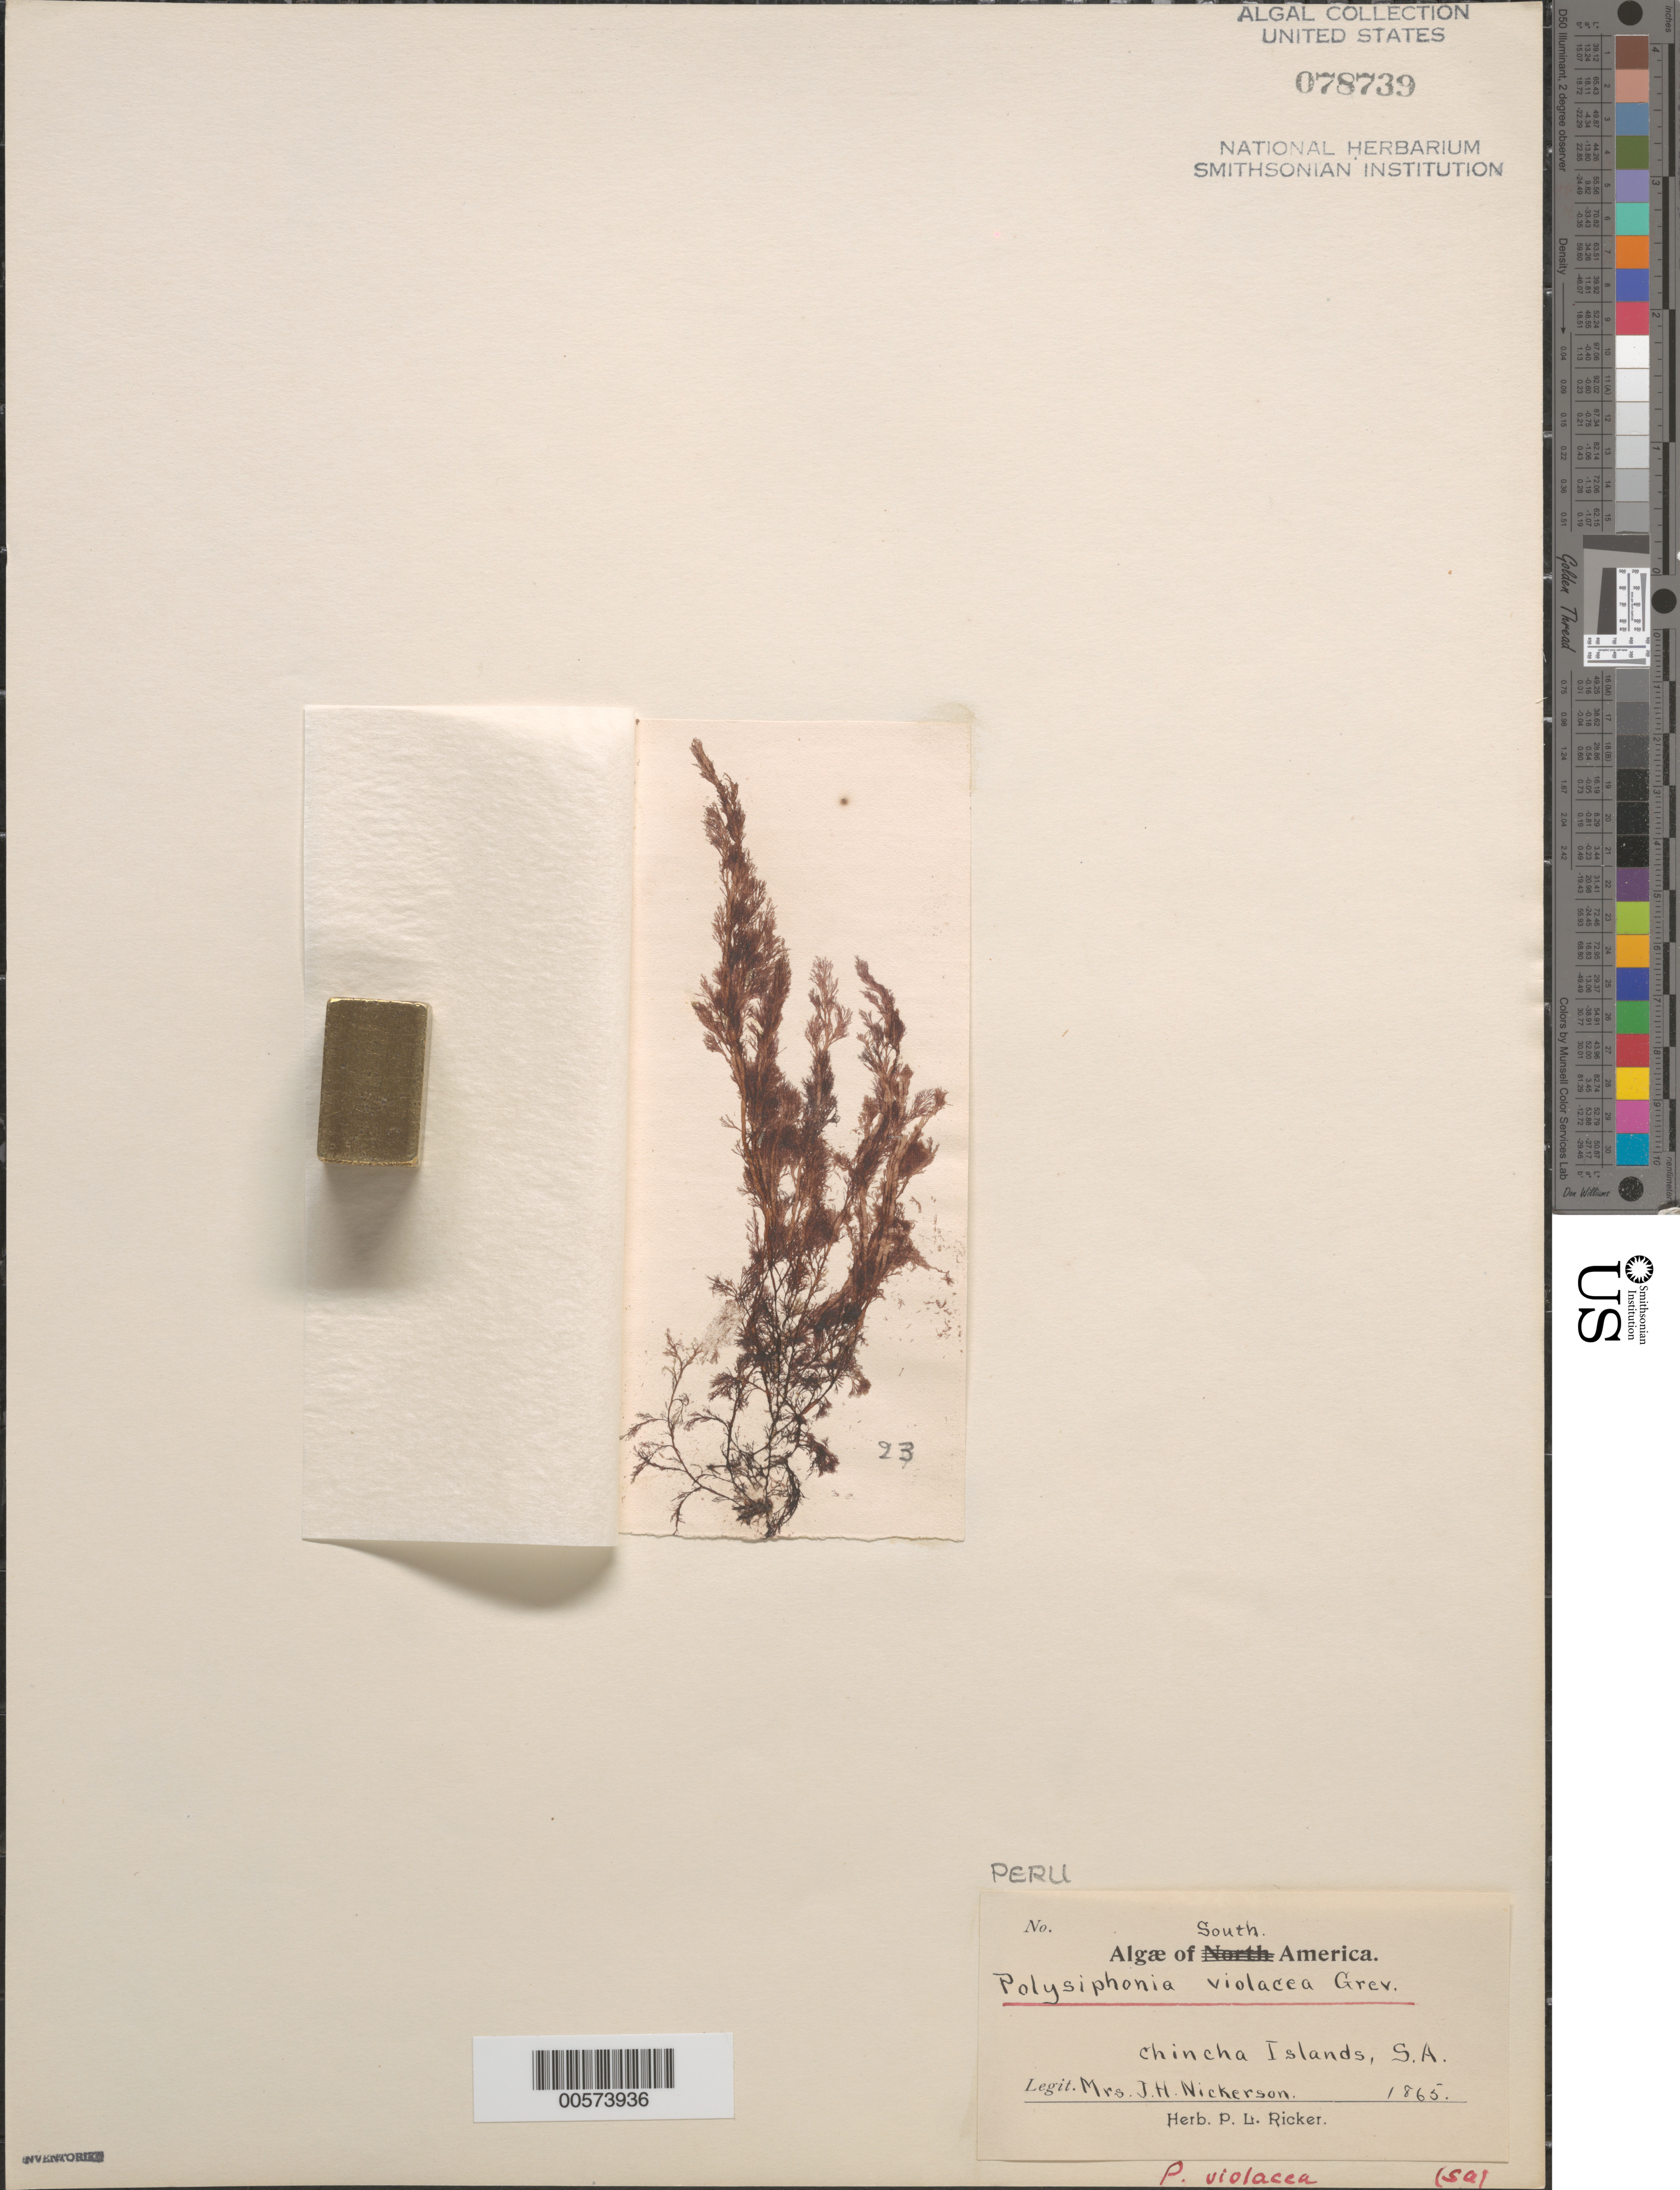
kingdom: Plantae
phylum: Rhodophyta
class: Florideophyceae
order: Ceramiales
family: Rhodomelaceae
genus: Vertebrata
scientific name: Vertebrata fucoides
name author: (Hudson) Kuntze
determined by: Algae name updating Project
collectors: M. Nickerson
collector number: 93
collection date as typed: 1865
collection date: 1865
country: Peru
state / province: Ica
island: Islas de Chincha (Chincha Islands)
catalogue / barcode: US 78739